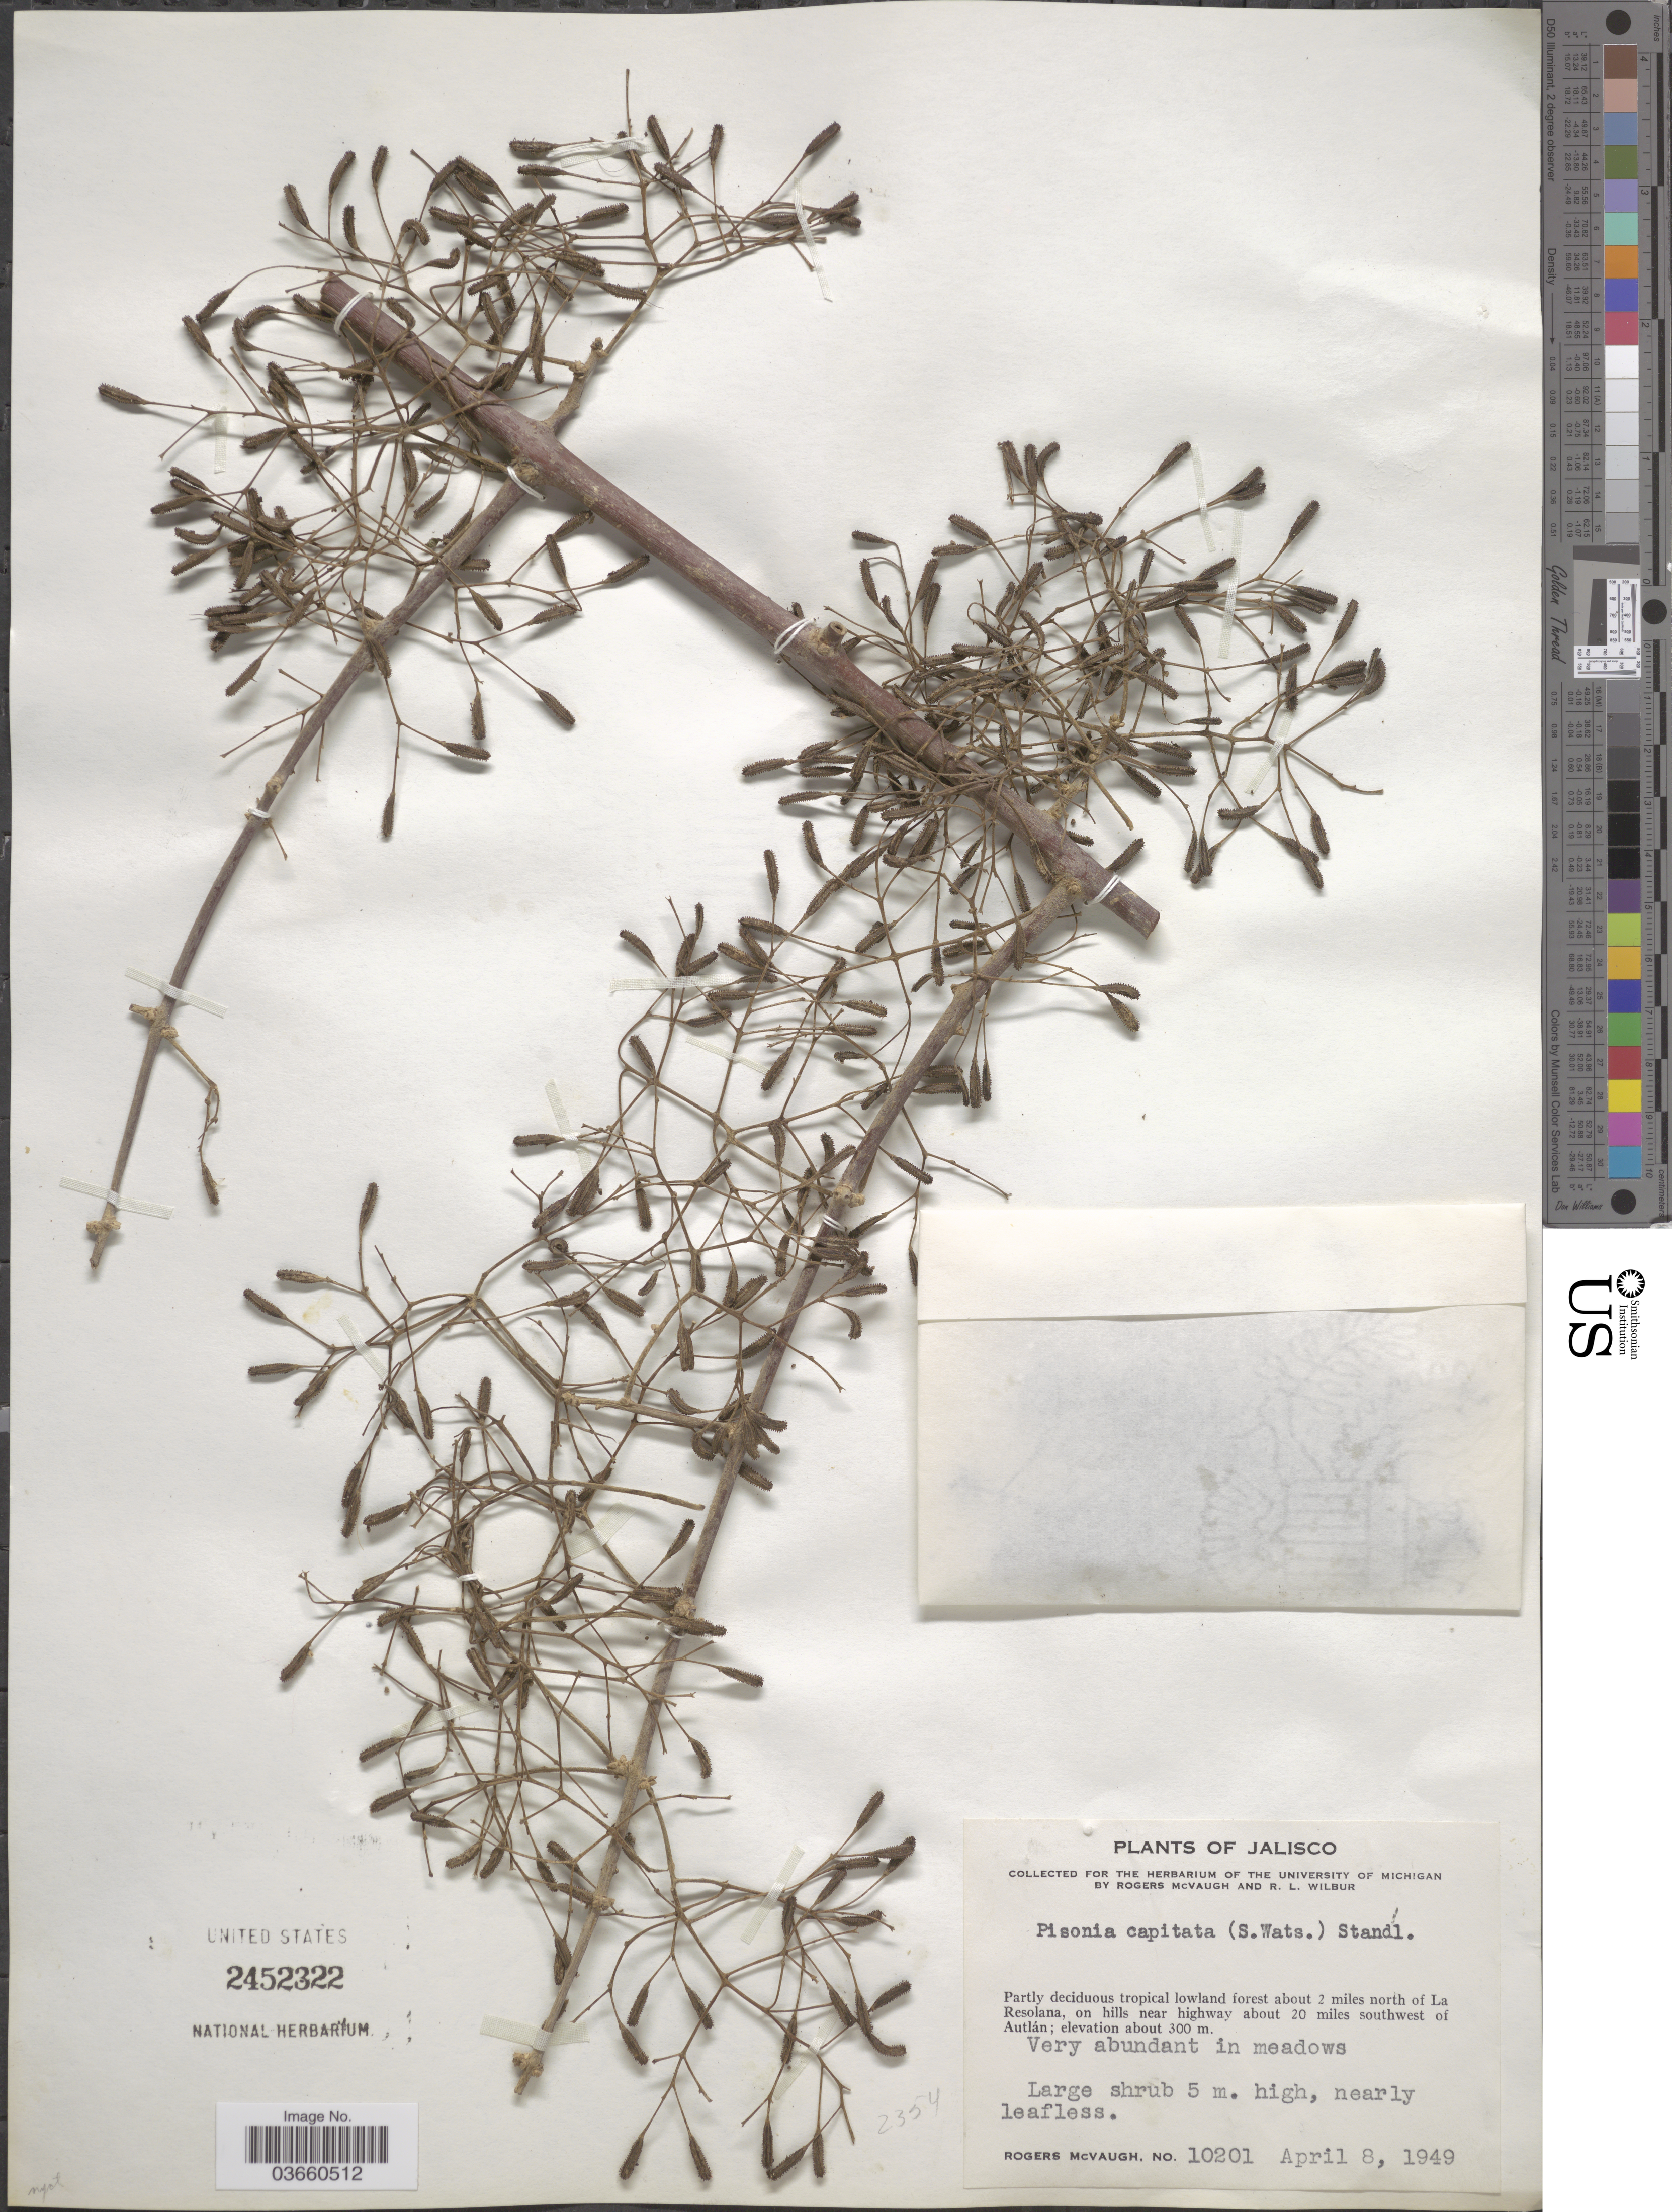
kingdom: Plantae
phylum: Tracheophyta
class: Magnoliopsida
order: Caryophyllales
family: Nyctaginaceae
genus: Pisonia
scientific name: Pisonia capitata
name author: (S. Watson) Standl.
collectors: R. McVaugh & R. L. Wilbur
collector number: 10201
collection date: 1949-04-08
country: Mexico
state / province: Jalisco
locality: About 2 miles north of La Resolana, on hills near highway about 20 miles southwest of Autlán.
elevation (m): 300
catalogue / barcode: US 2452322